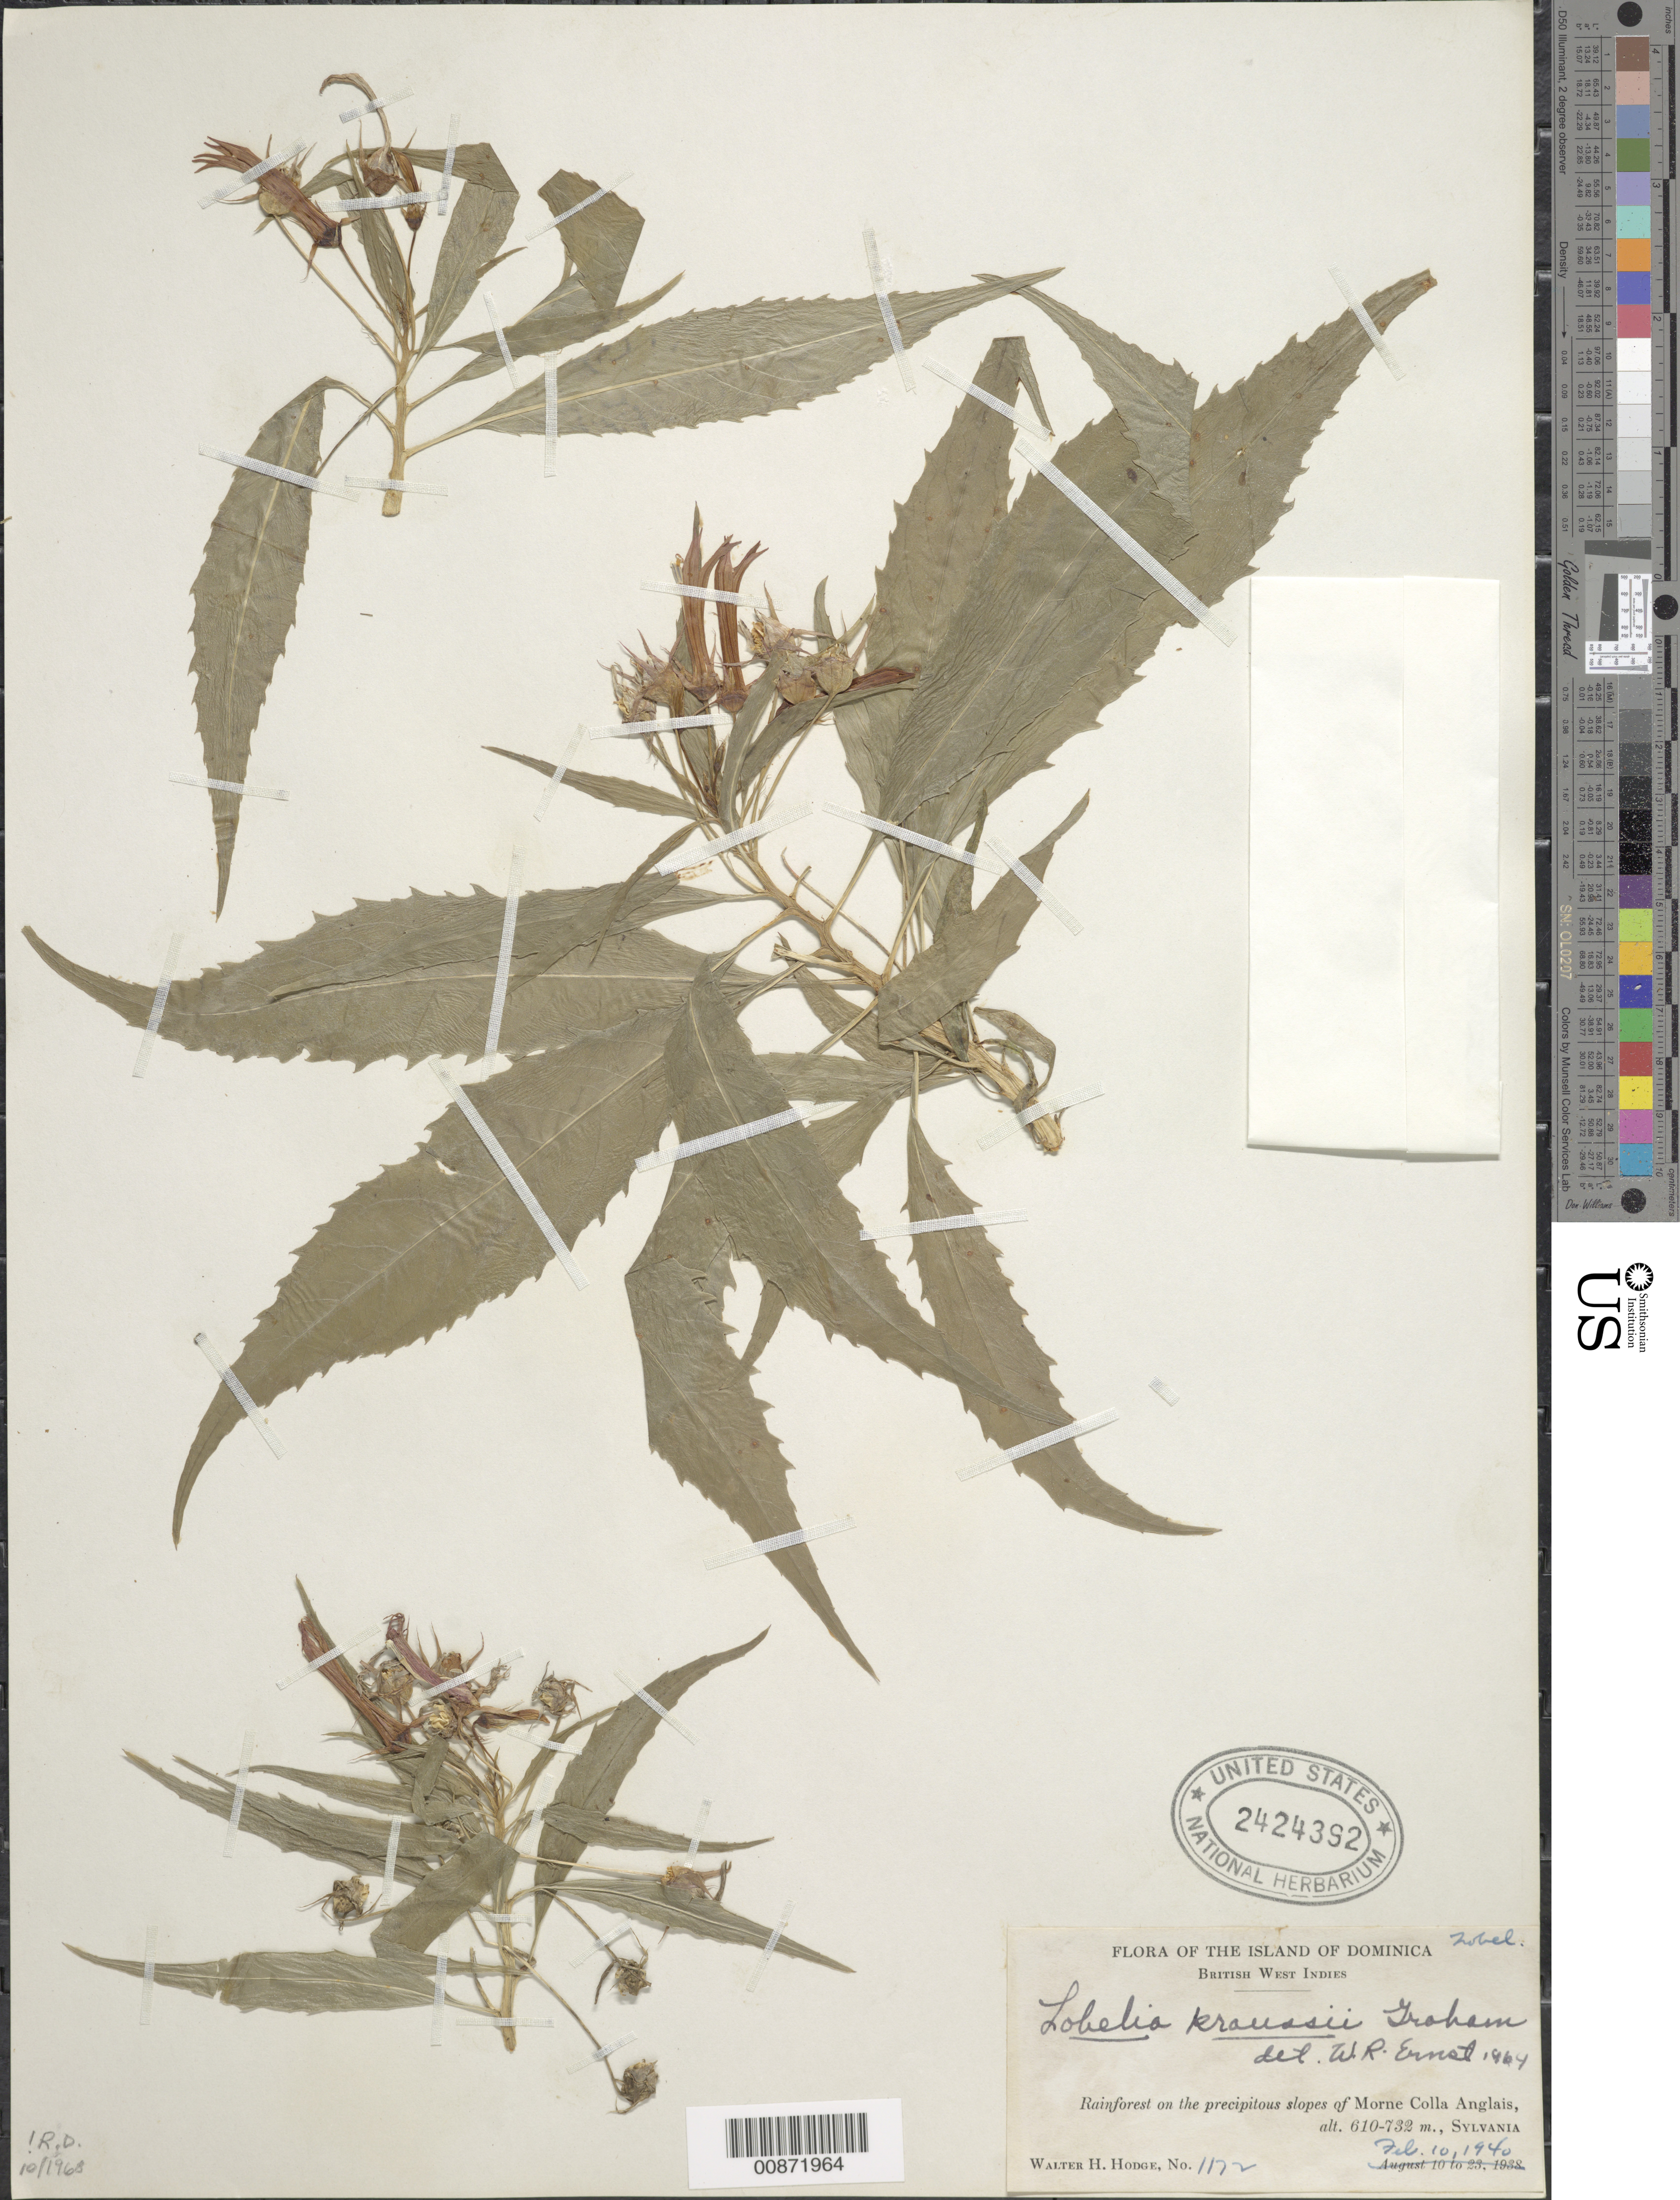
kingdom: Plantae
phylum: Tracheophyta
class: Magnoliopsida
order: Asterales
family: Campanulaceae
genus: Lobelia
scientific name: Lobelia kraussii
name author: Graham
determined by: Ernst, W. R., (US), NMNH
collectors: W. Hodge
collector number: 1172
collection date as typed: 10 Feb 1940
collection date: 1940-02-10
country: Dominica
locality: Morne Colla Anglais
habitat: Rainforest on precipitous slopes of morne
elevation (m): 610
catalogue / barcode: US 2424392